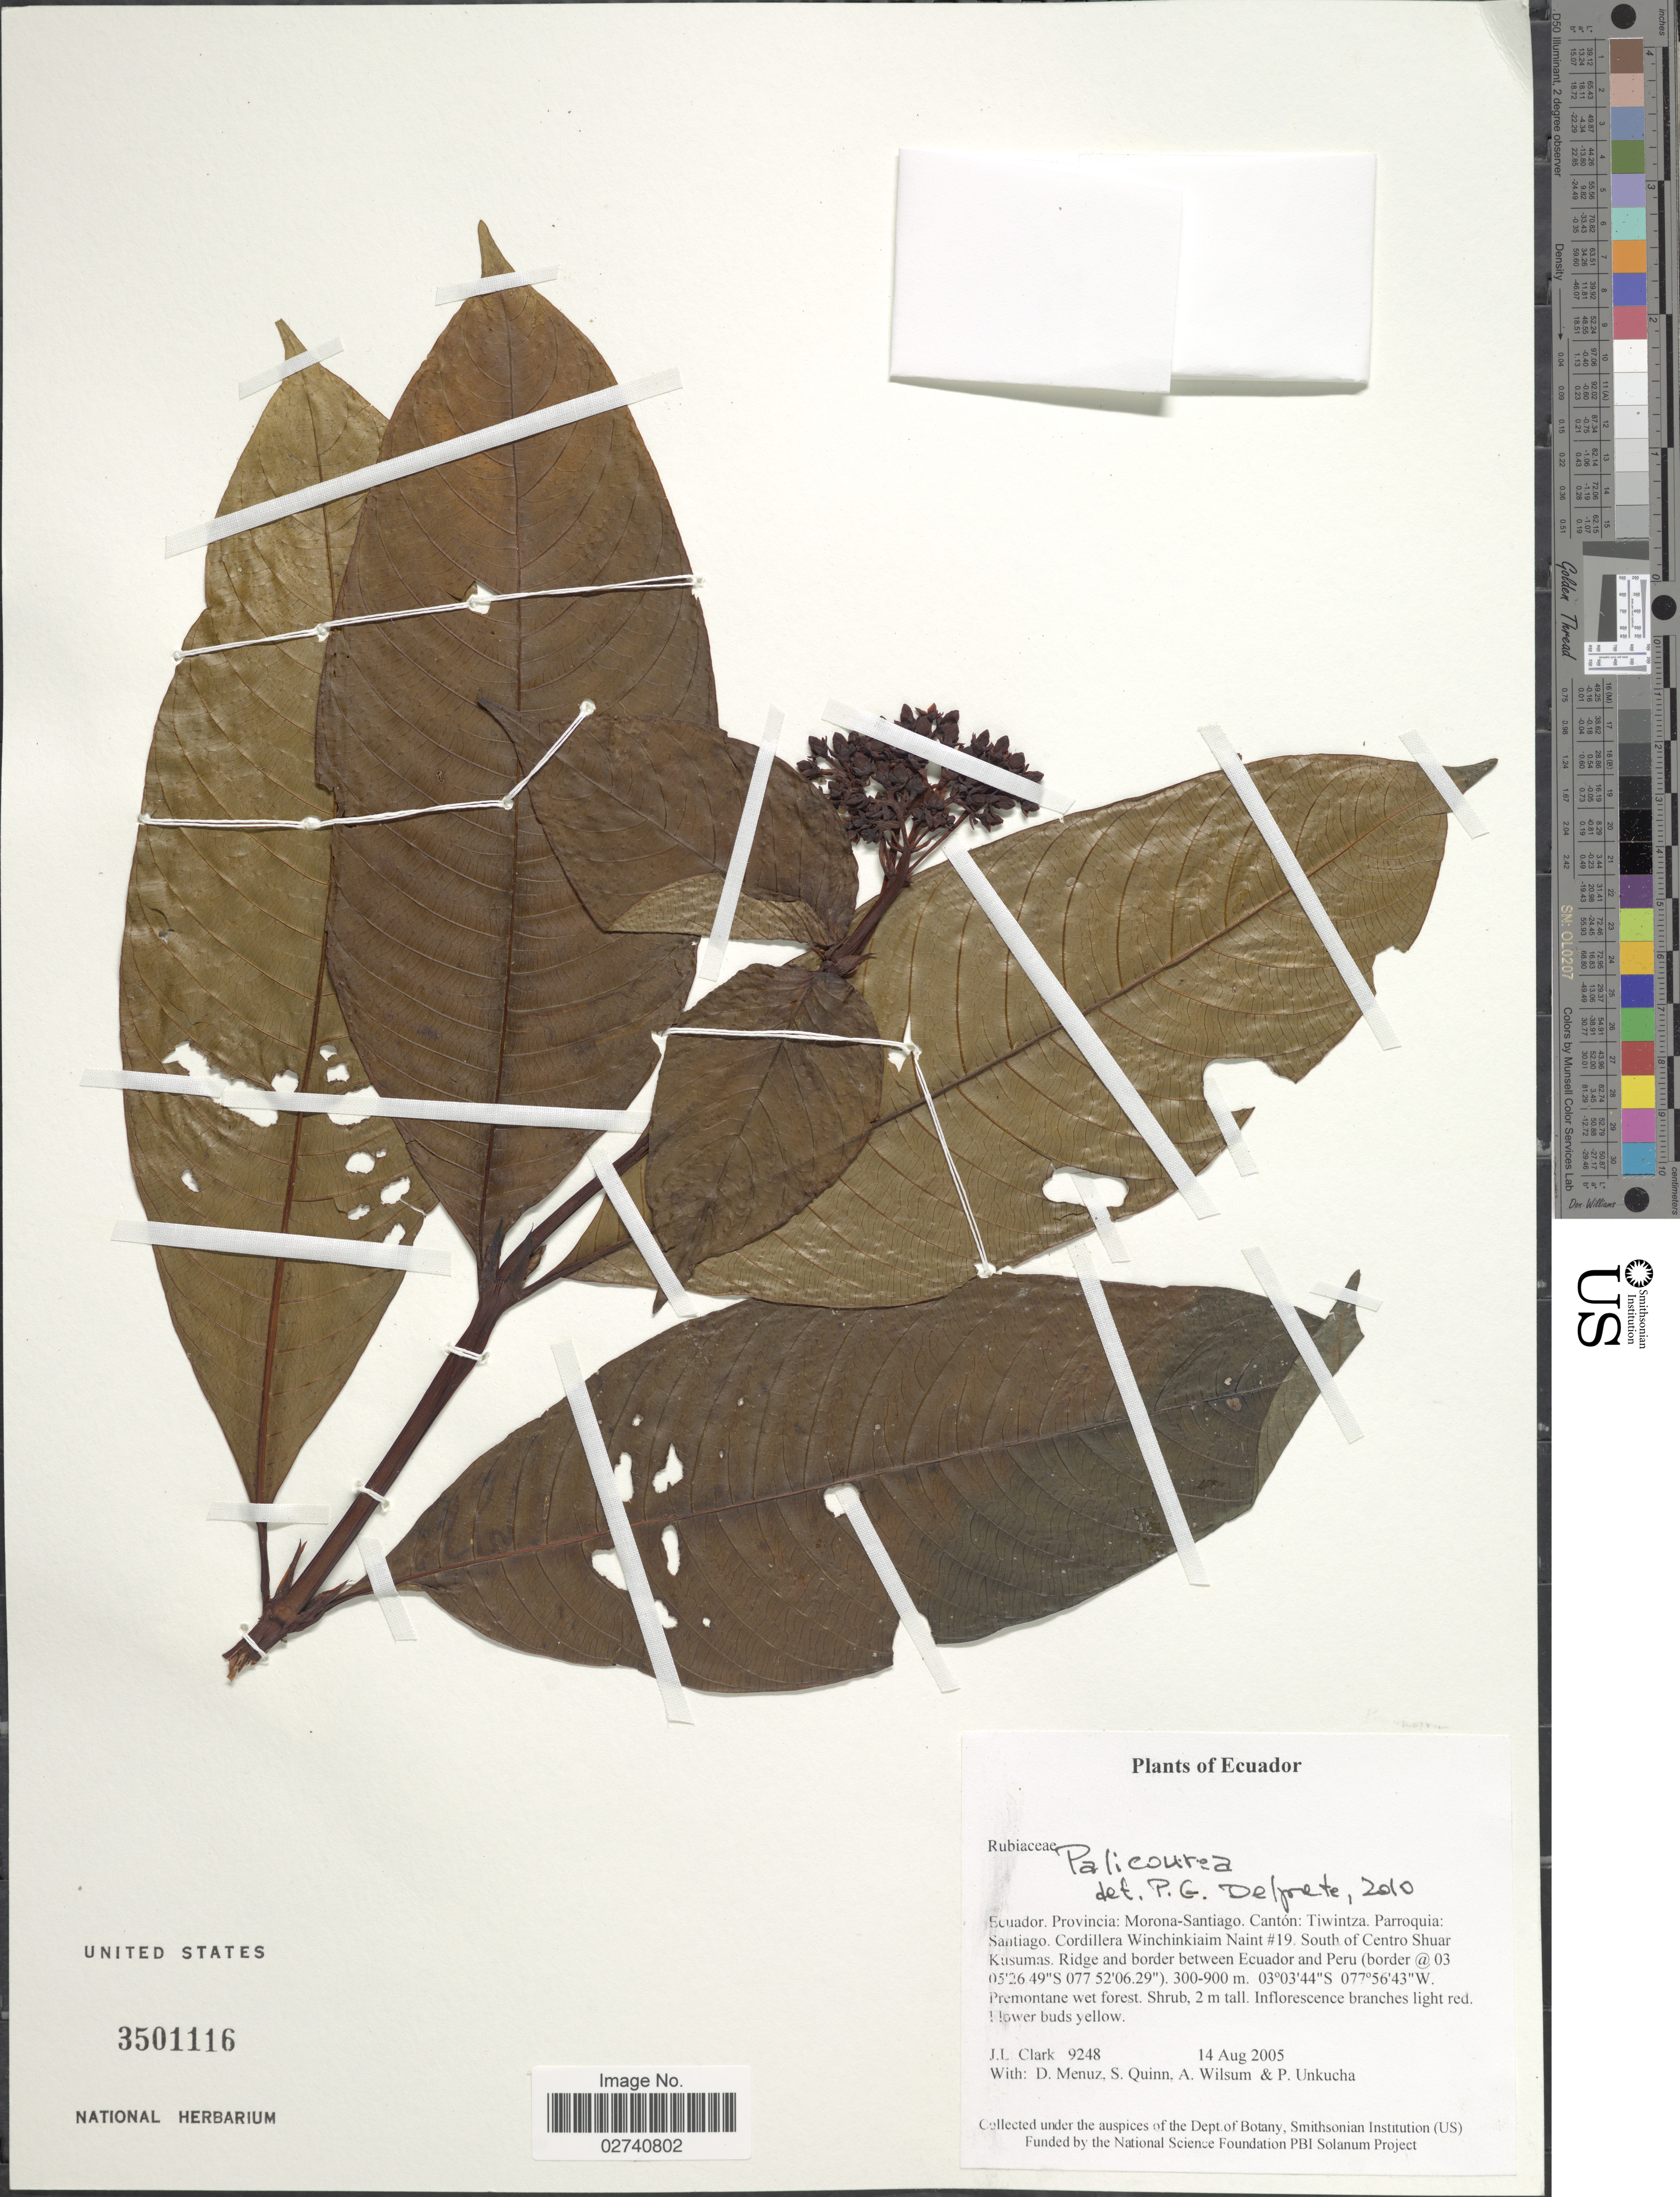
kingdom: Plantae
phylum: Tracheophyta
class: Magnoliopsida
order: Gentianales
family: Rubiaceae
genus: Palicourea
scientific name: Palicourea sp.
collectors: J. L. Clark, D. Menuz, S. Quinn, A. Wilsum & P. Unkucha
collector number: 9248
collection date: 2005-08-14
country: Ecuador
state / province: Morona-Santiago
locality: Canton: Tiwintza. Parroquia : Santoago. Cordillera Winchinkiaim Naint #19. South of Centro Shuar Kasumas. Ridge and border between Ecuador and Peru (border @)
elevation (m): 300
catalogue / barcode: US 3501116